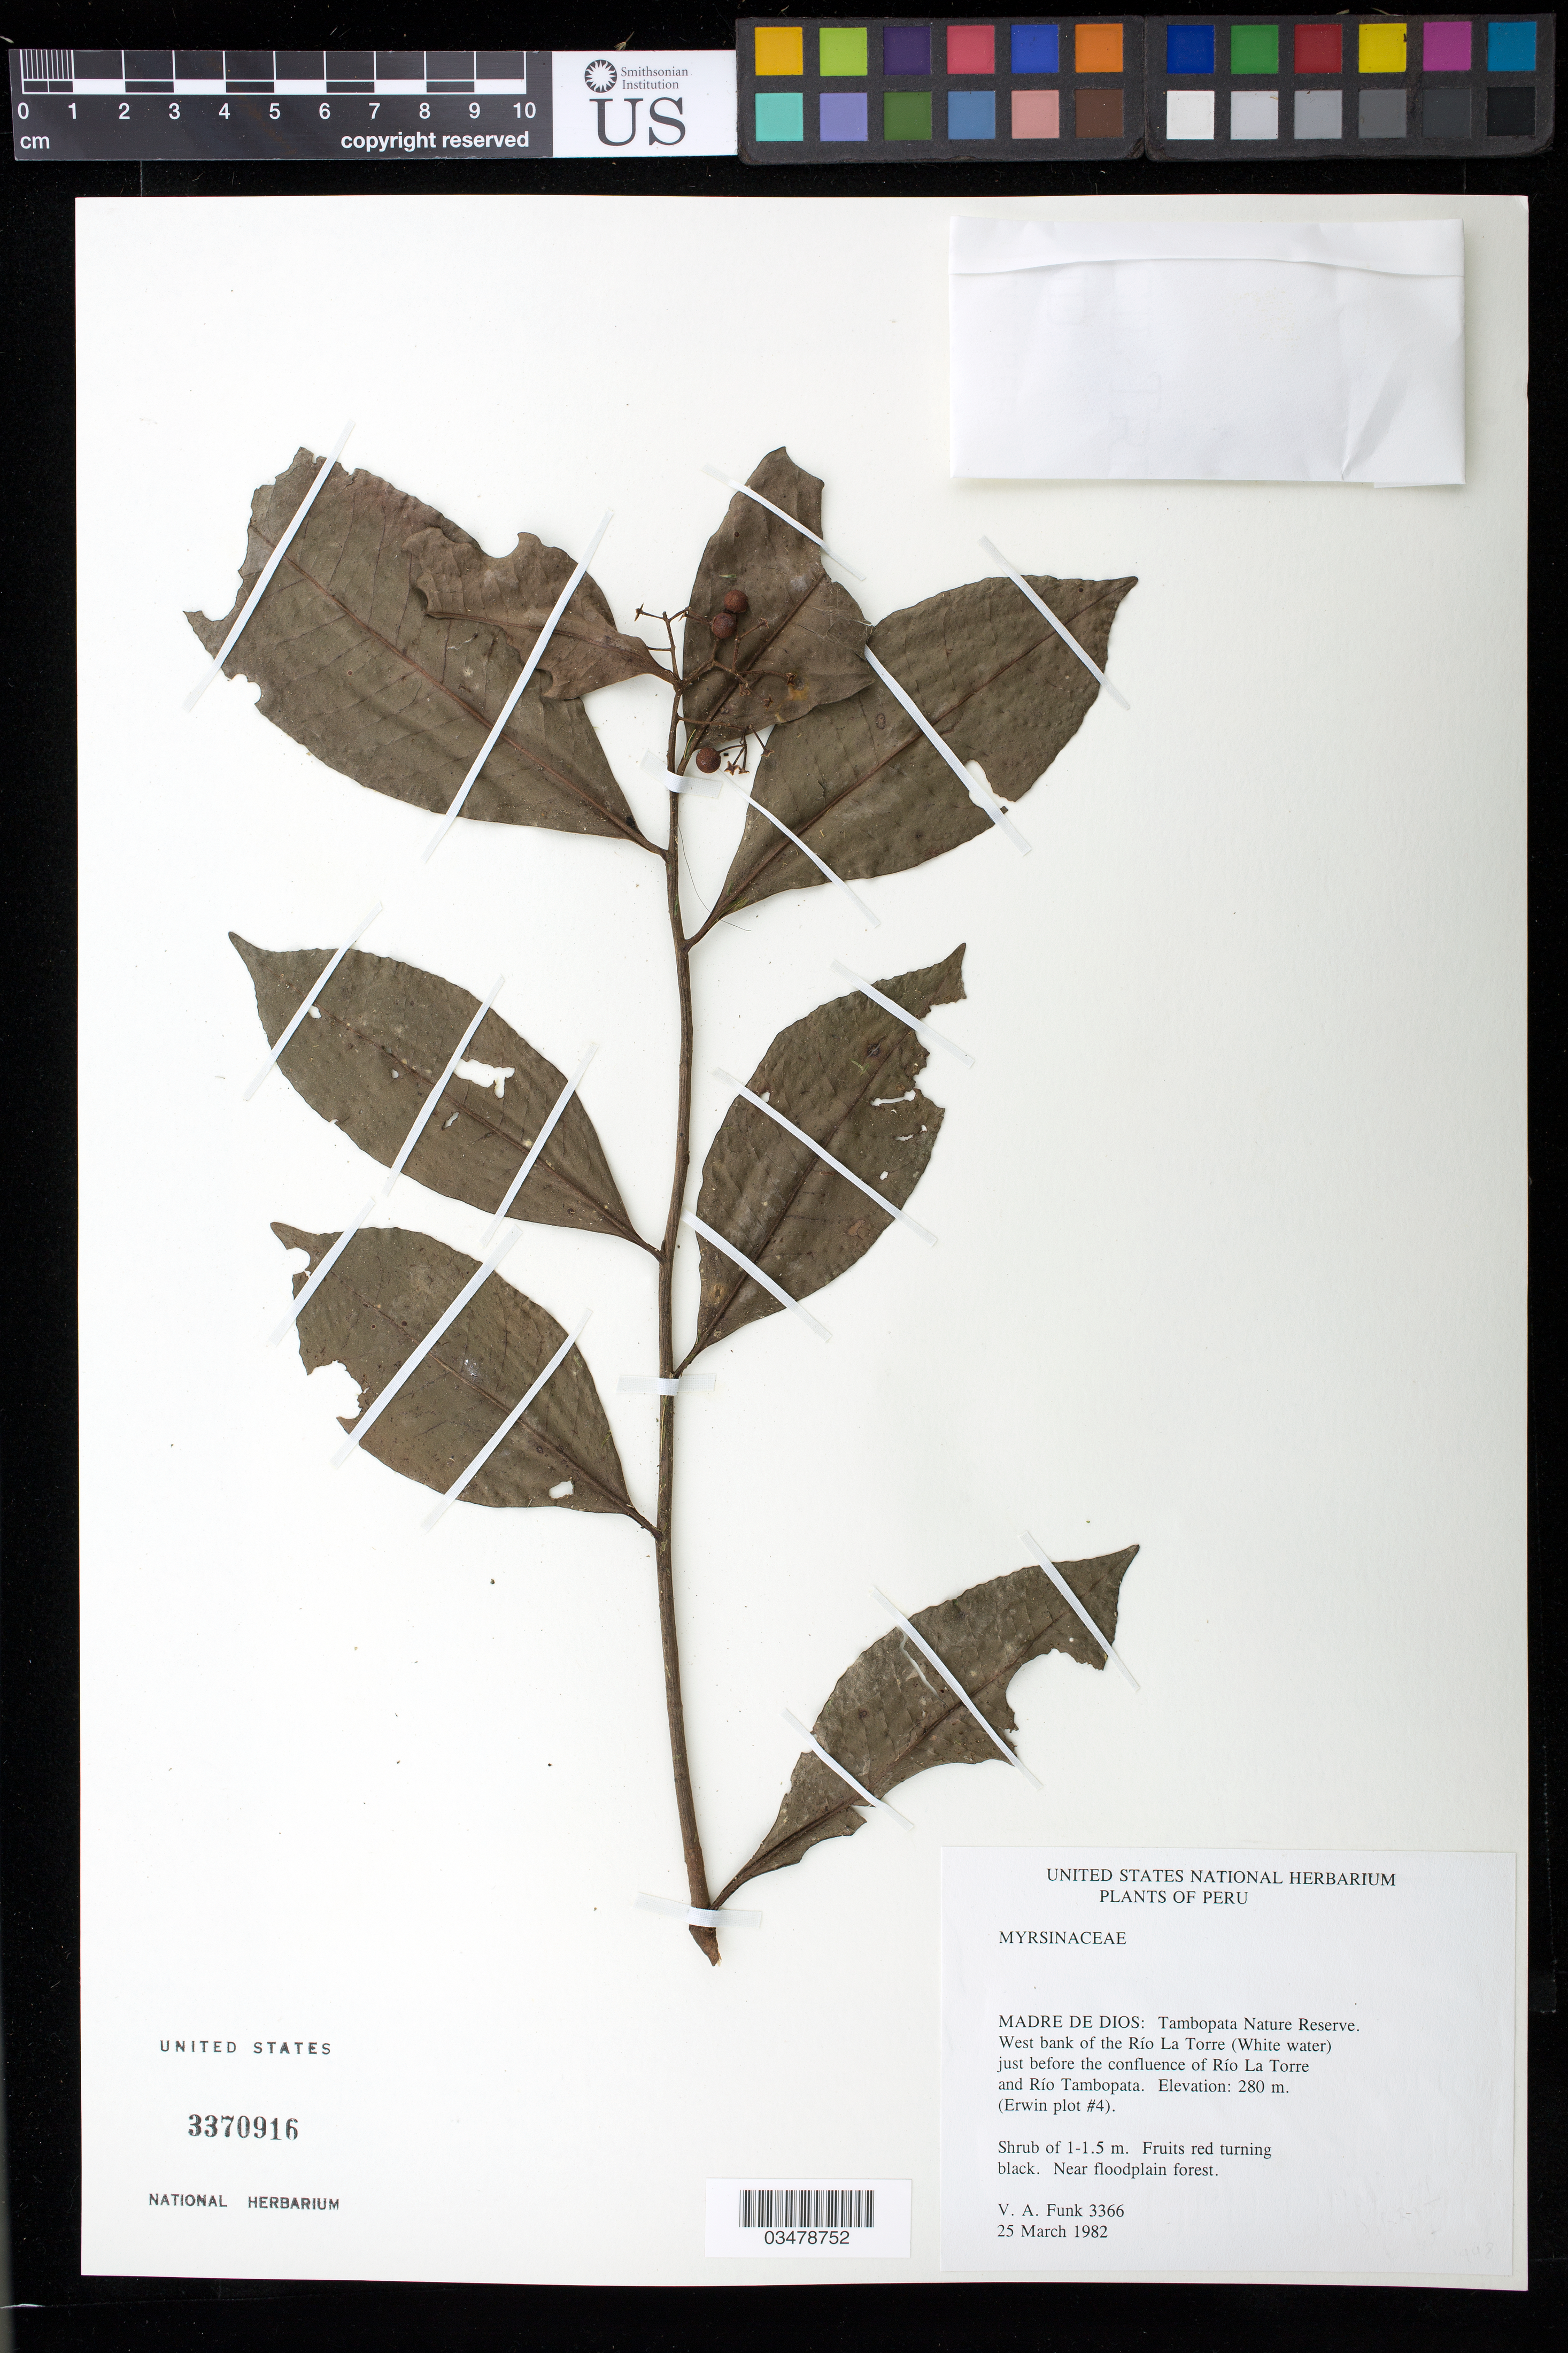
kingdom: Plantae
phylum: Tracheophyta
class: Magnoliopsida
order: Ericales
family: Primulaceae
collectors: V. Funk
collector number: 3366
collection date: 1982-03-25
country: Peru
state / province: Madre de Dios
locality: Tambopata Nature Reserve. West bank of the Río La Torre (White water) just before the confluence of Río La Torre and Río Tambopata.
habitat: Near floodplain forest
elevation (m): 280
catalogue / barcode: US 3370916